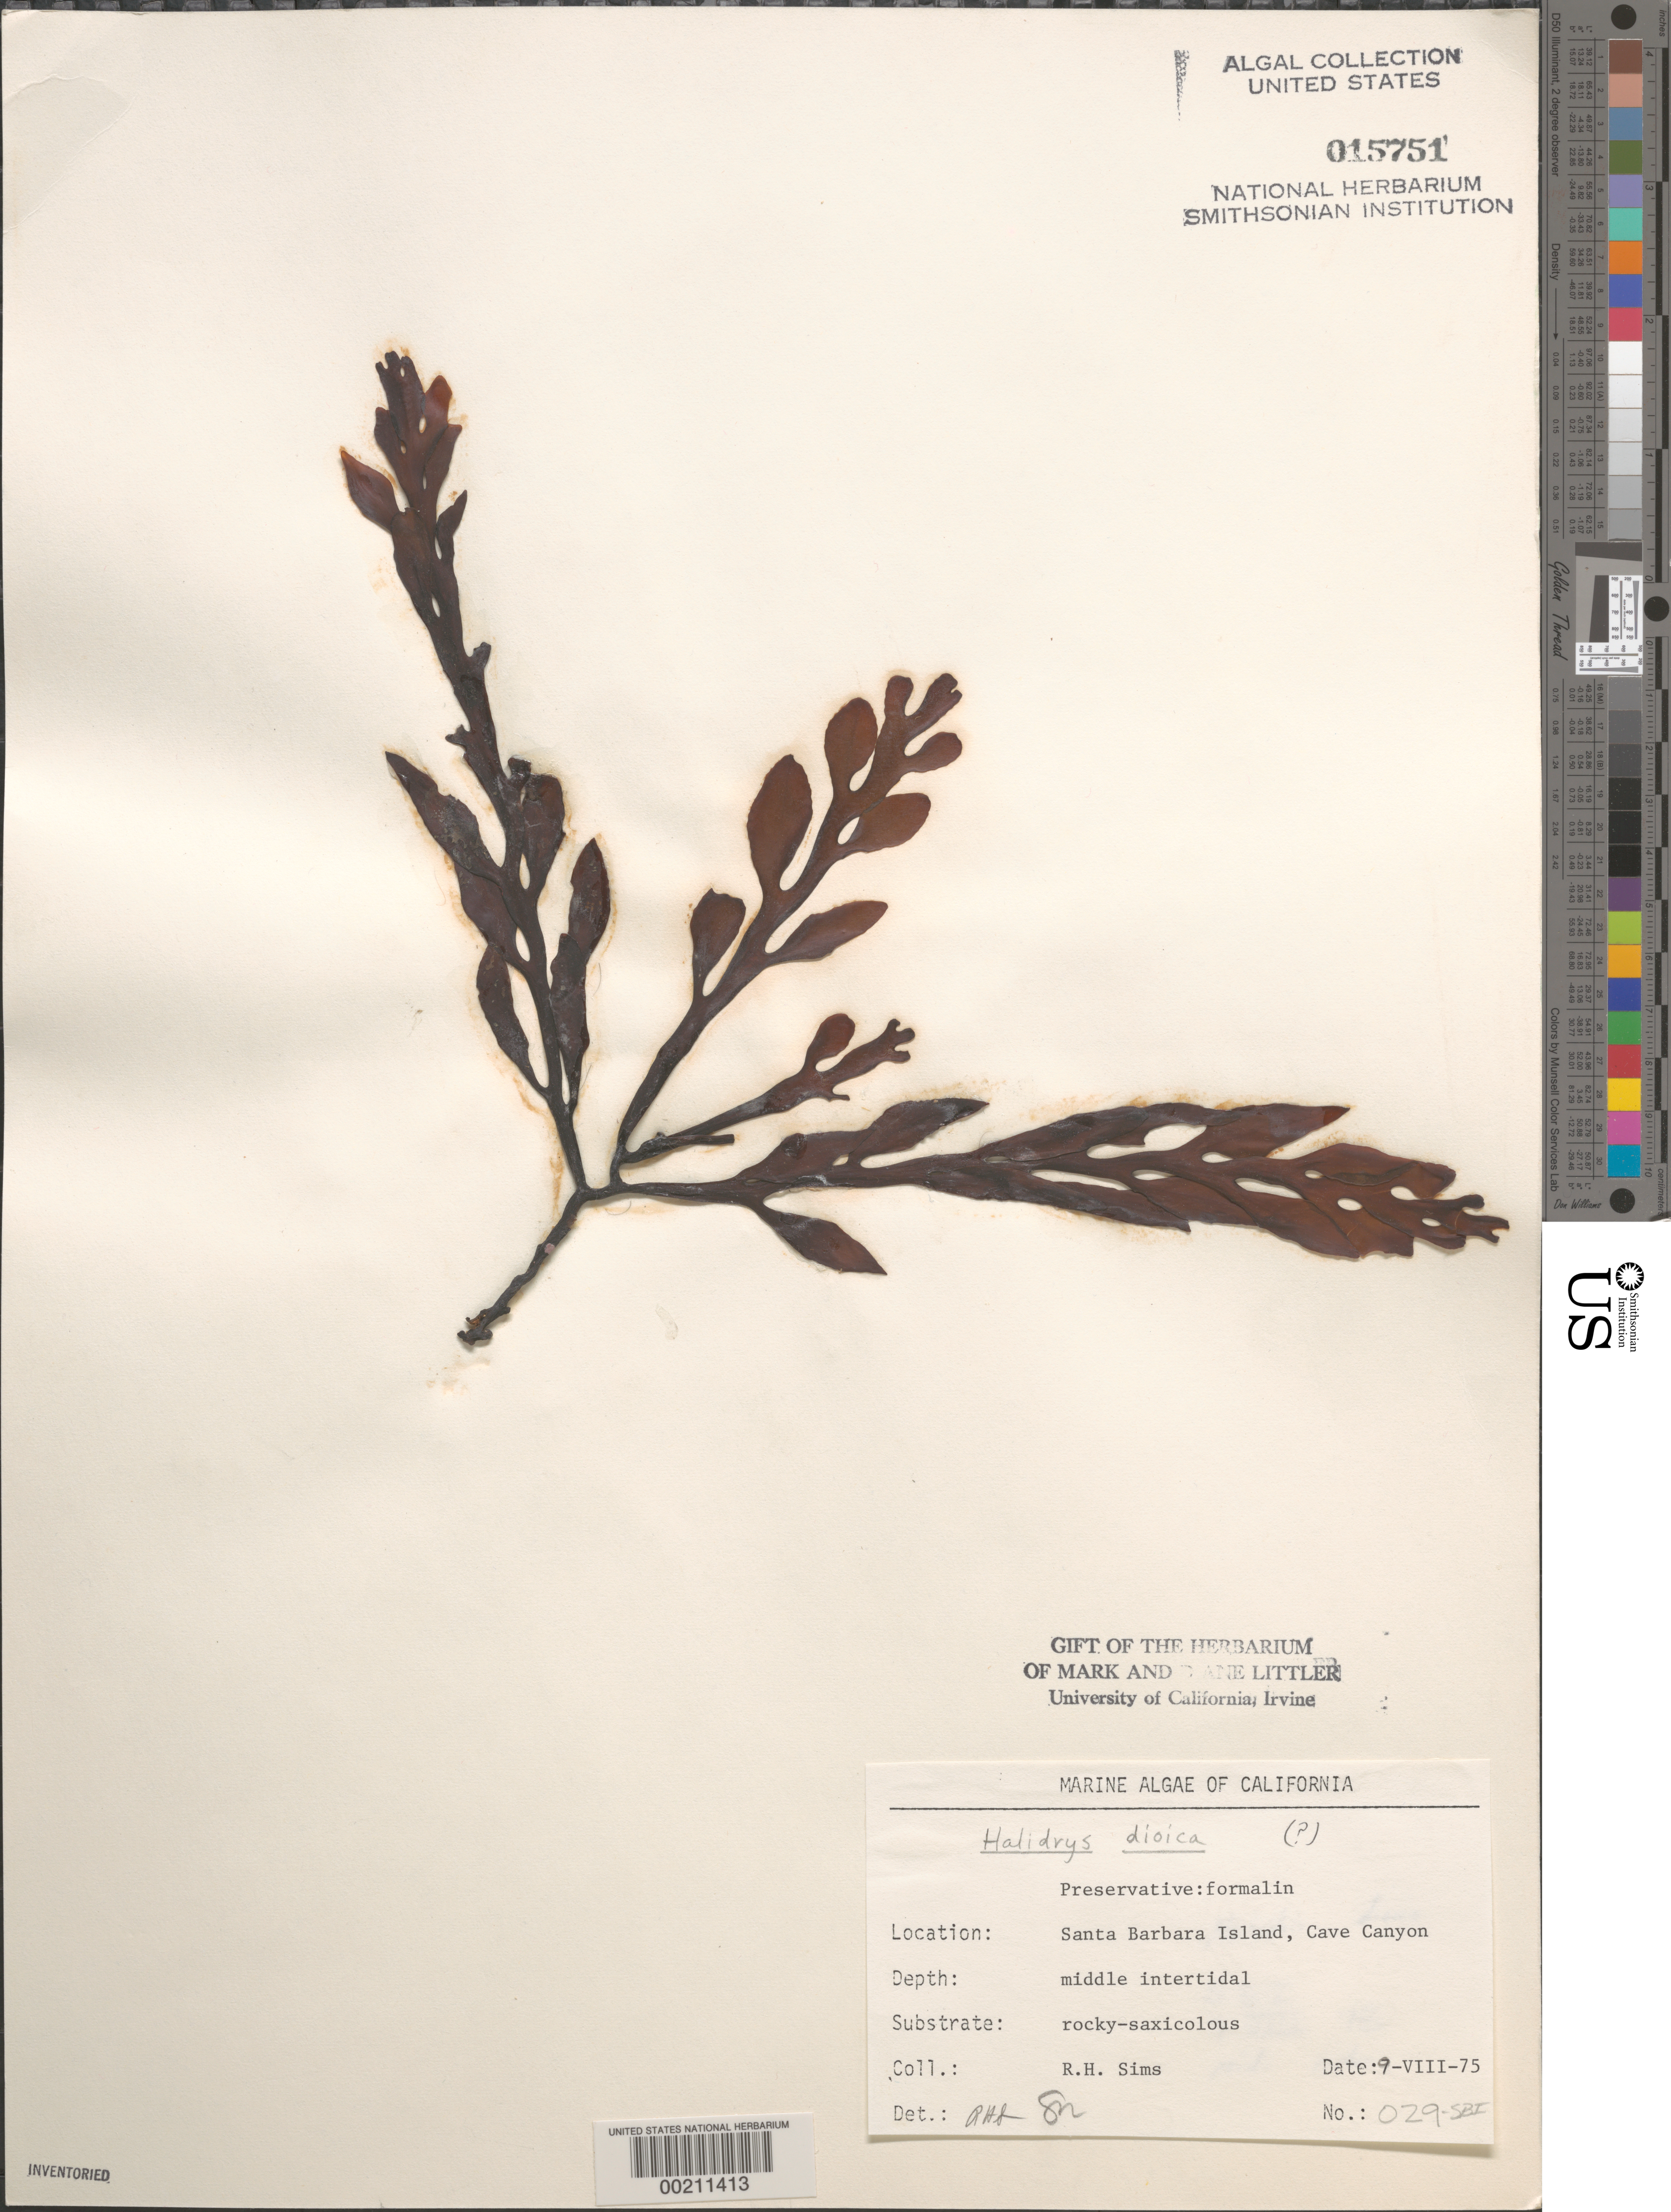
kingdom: Chromista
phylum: Ochrophyta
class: Phaeophyceae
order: Fucales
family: Sargassaceae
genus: Halidrys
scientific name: Halidrys dioica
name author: N.L. Gardner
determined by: Sims, Robert H.; Murray, S. N.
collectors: R. H. Sims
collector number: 029-sbi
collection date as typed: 09 Aug 1975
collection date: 1975-08-09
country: United States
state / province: California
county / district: Santa Barbara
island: Santa Barbara Island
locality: Cave Canyon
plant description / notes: BLM-SOCALBIGHT Rocky Intertidal Survey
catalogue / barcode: US 15751